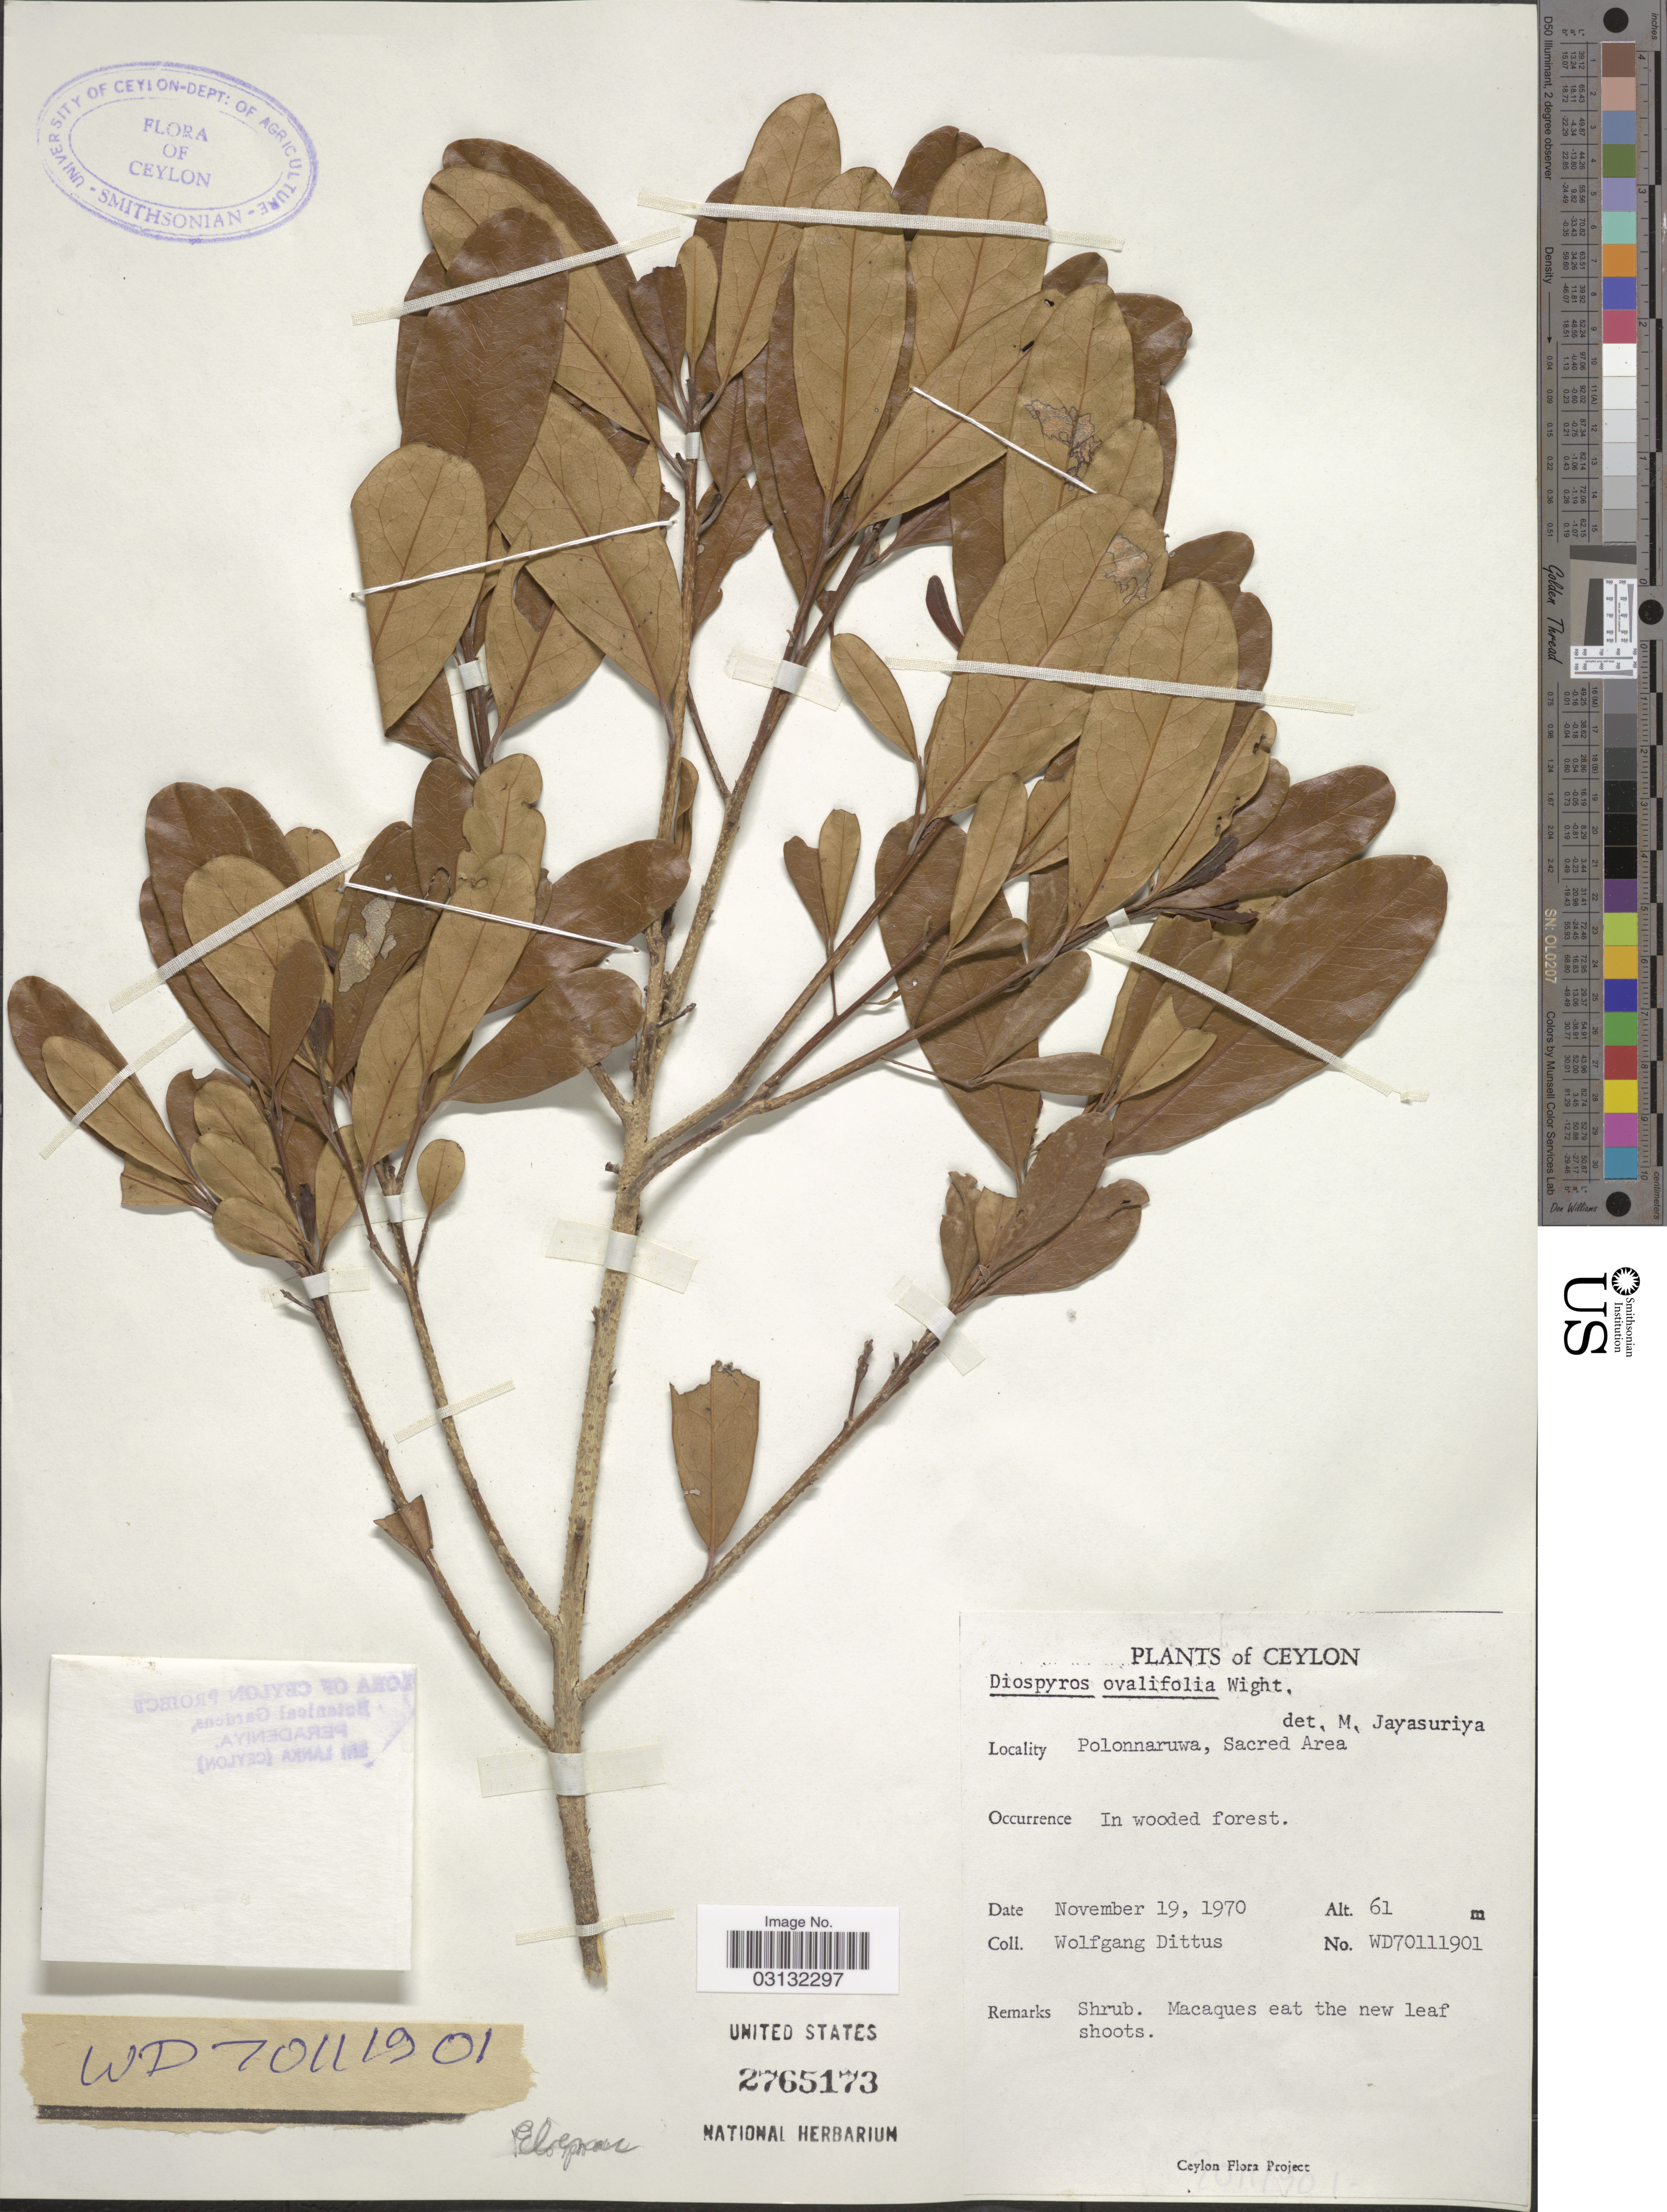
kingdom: Plantae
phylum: Tracheophyta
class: Magnoliopsida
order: Ericales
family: Ebenaceae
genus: Diospyros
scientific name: Diospyros ovalifolia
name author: Wight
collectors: W. Dittus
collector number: WD70111901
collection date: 1970-11-19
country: Sri Lanka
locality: Ceylon. Polonnaruwa, Sacred Area.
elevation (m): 61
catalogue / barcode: US 2765173